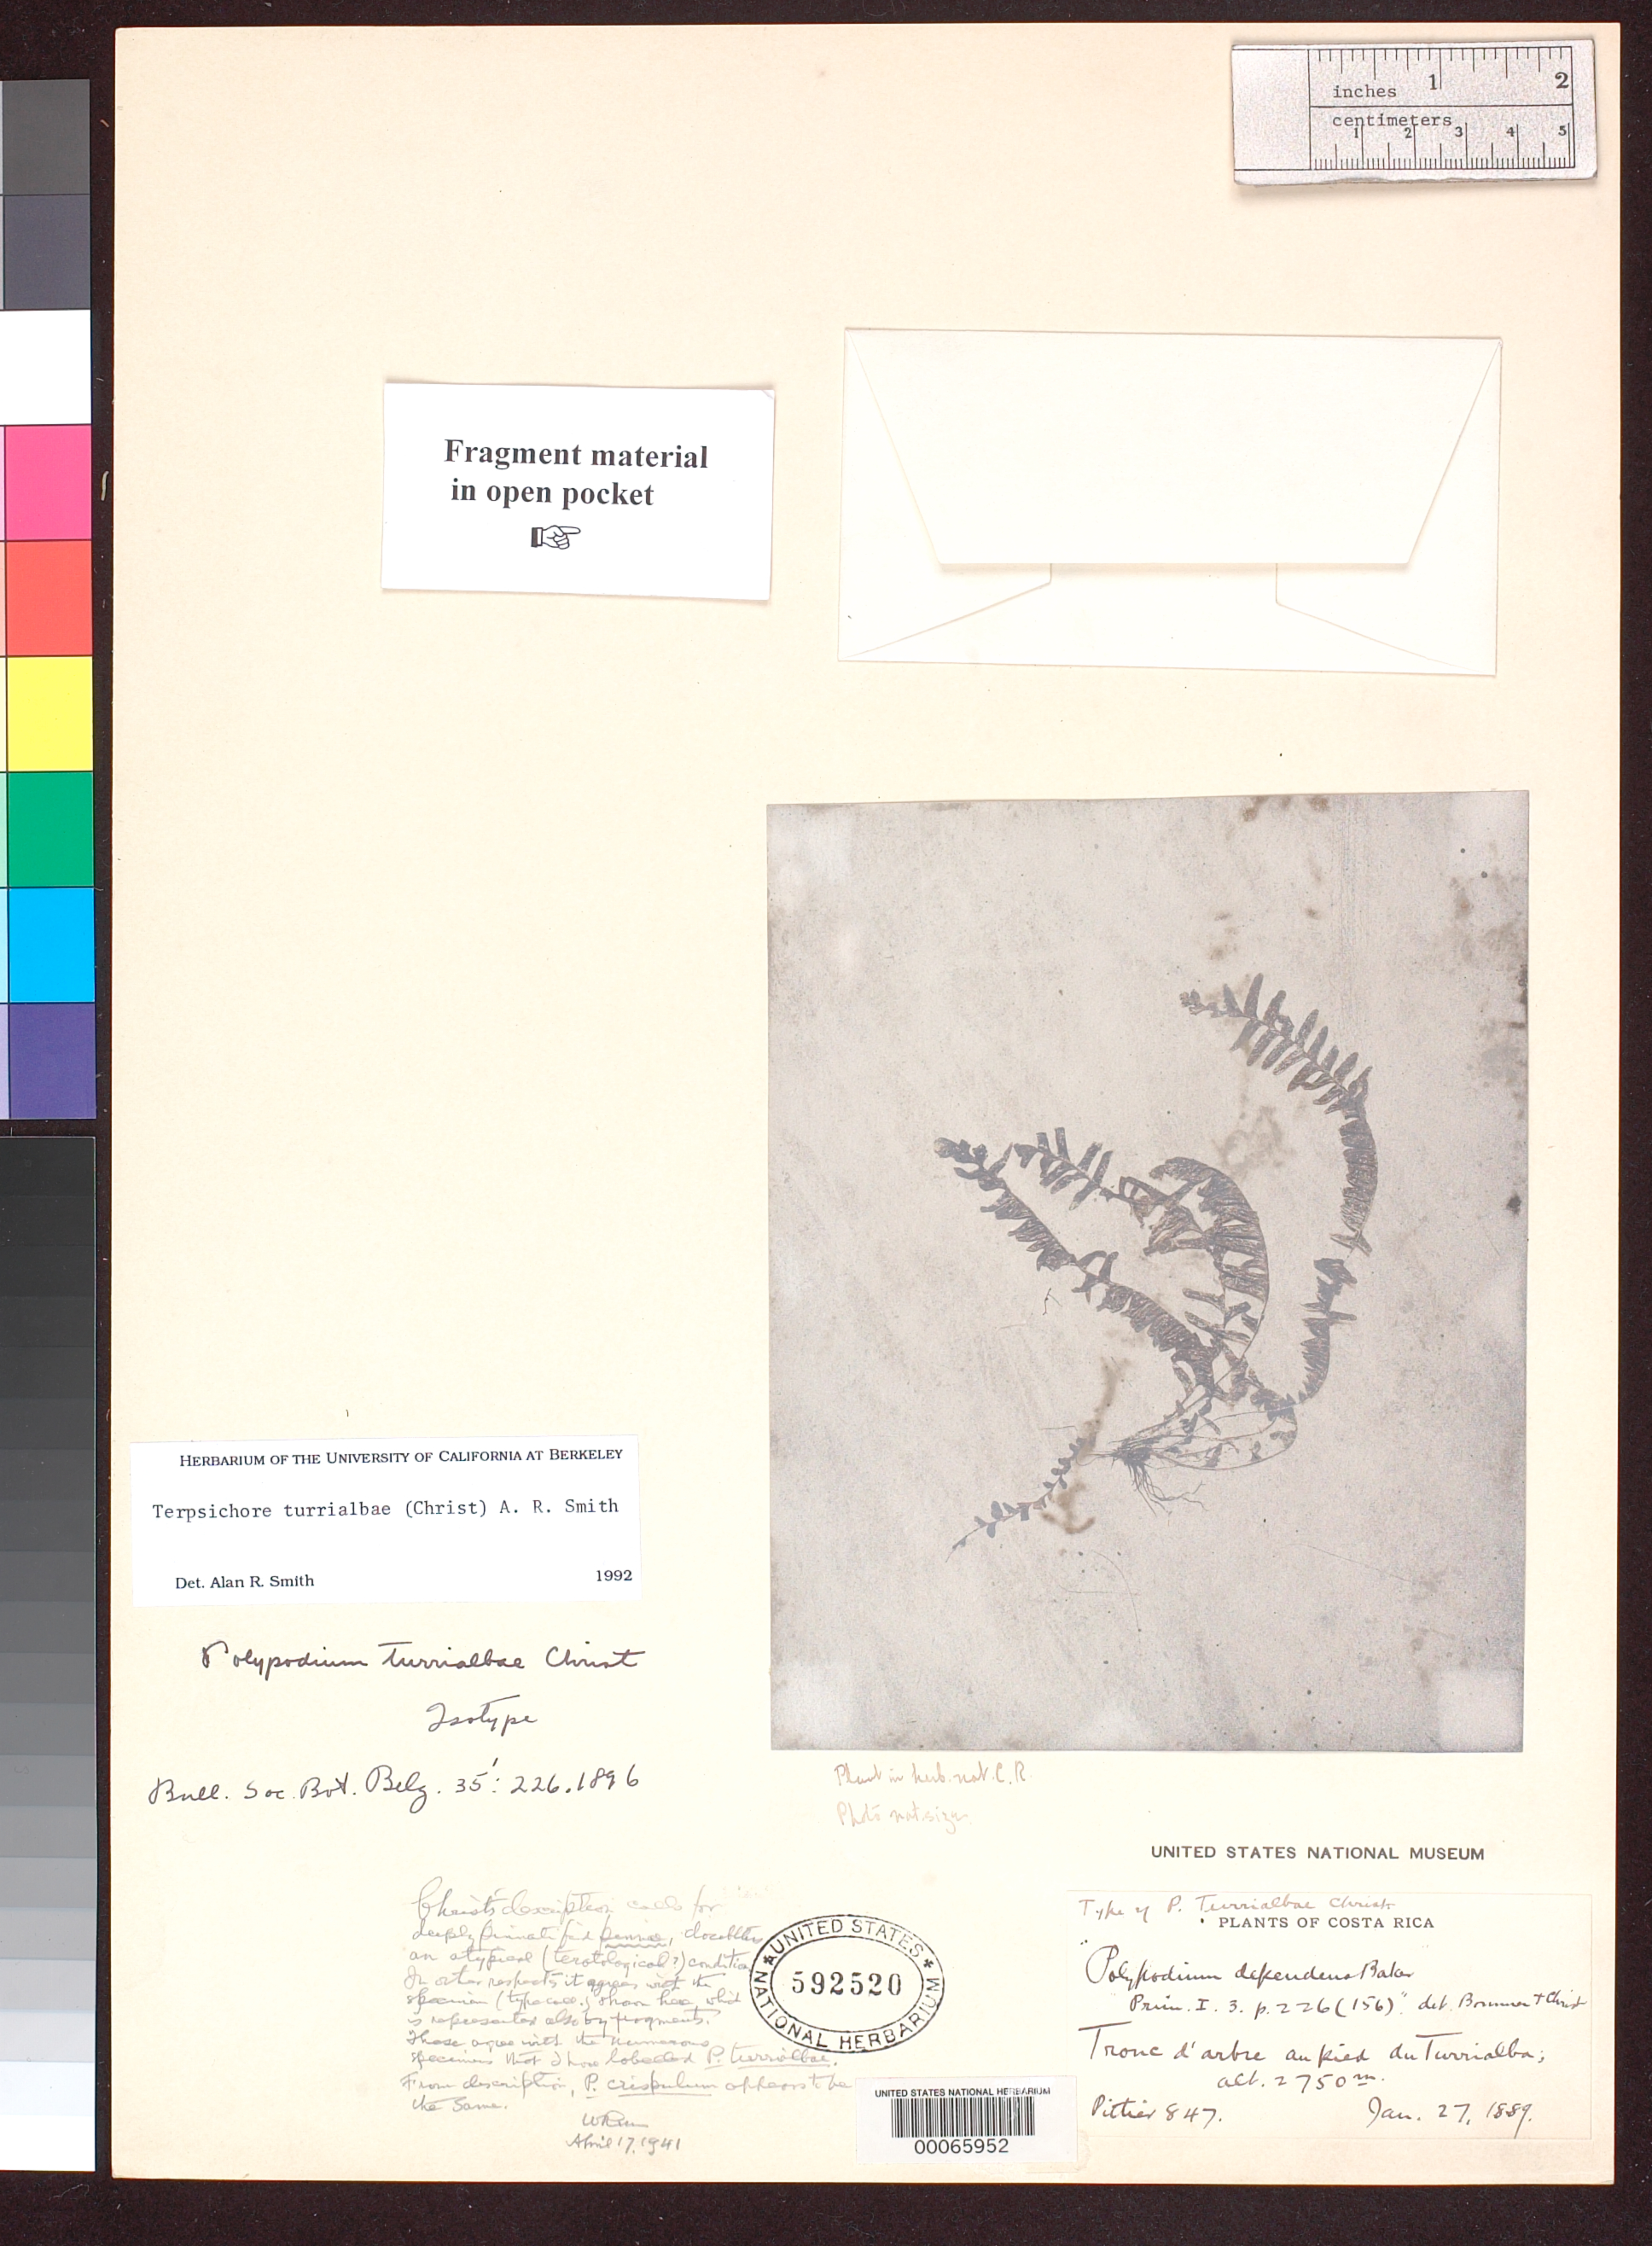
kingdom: Plantae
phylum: Tracheophyta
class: Polypodiopsida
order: Polypodiales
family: Polypodiaceae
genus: Polypodium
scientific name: Polypodium turrialbae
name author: Christ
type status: Type Collection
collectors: H. F. Pittier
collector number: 847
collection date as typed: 27 Jan 1889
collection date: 1889-01-27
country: Costa Rica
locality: Trouc d'arbore au pied du Turrialba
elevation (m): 2750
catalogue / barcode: US 592520